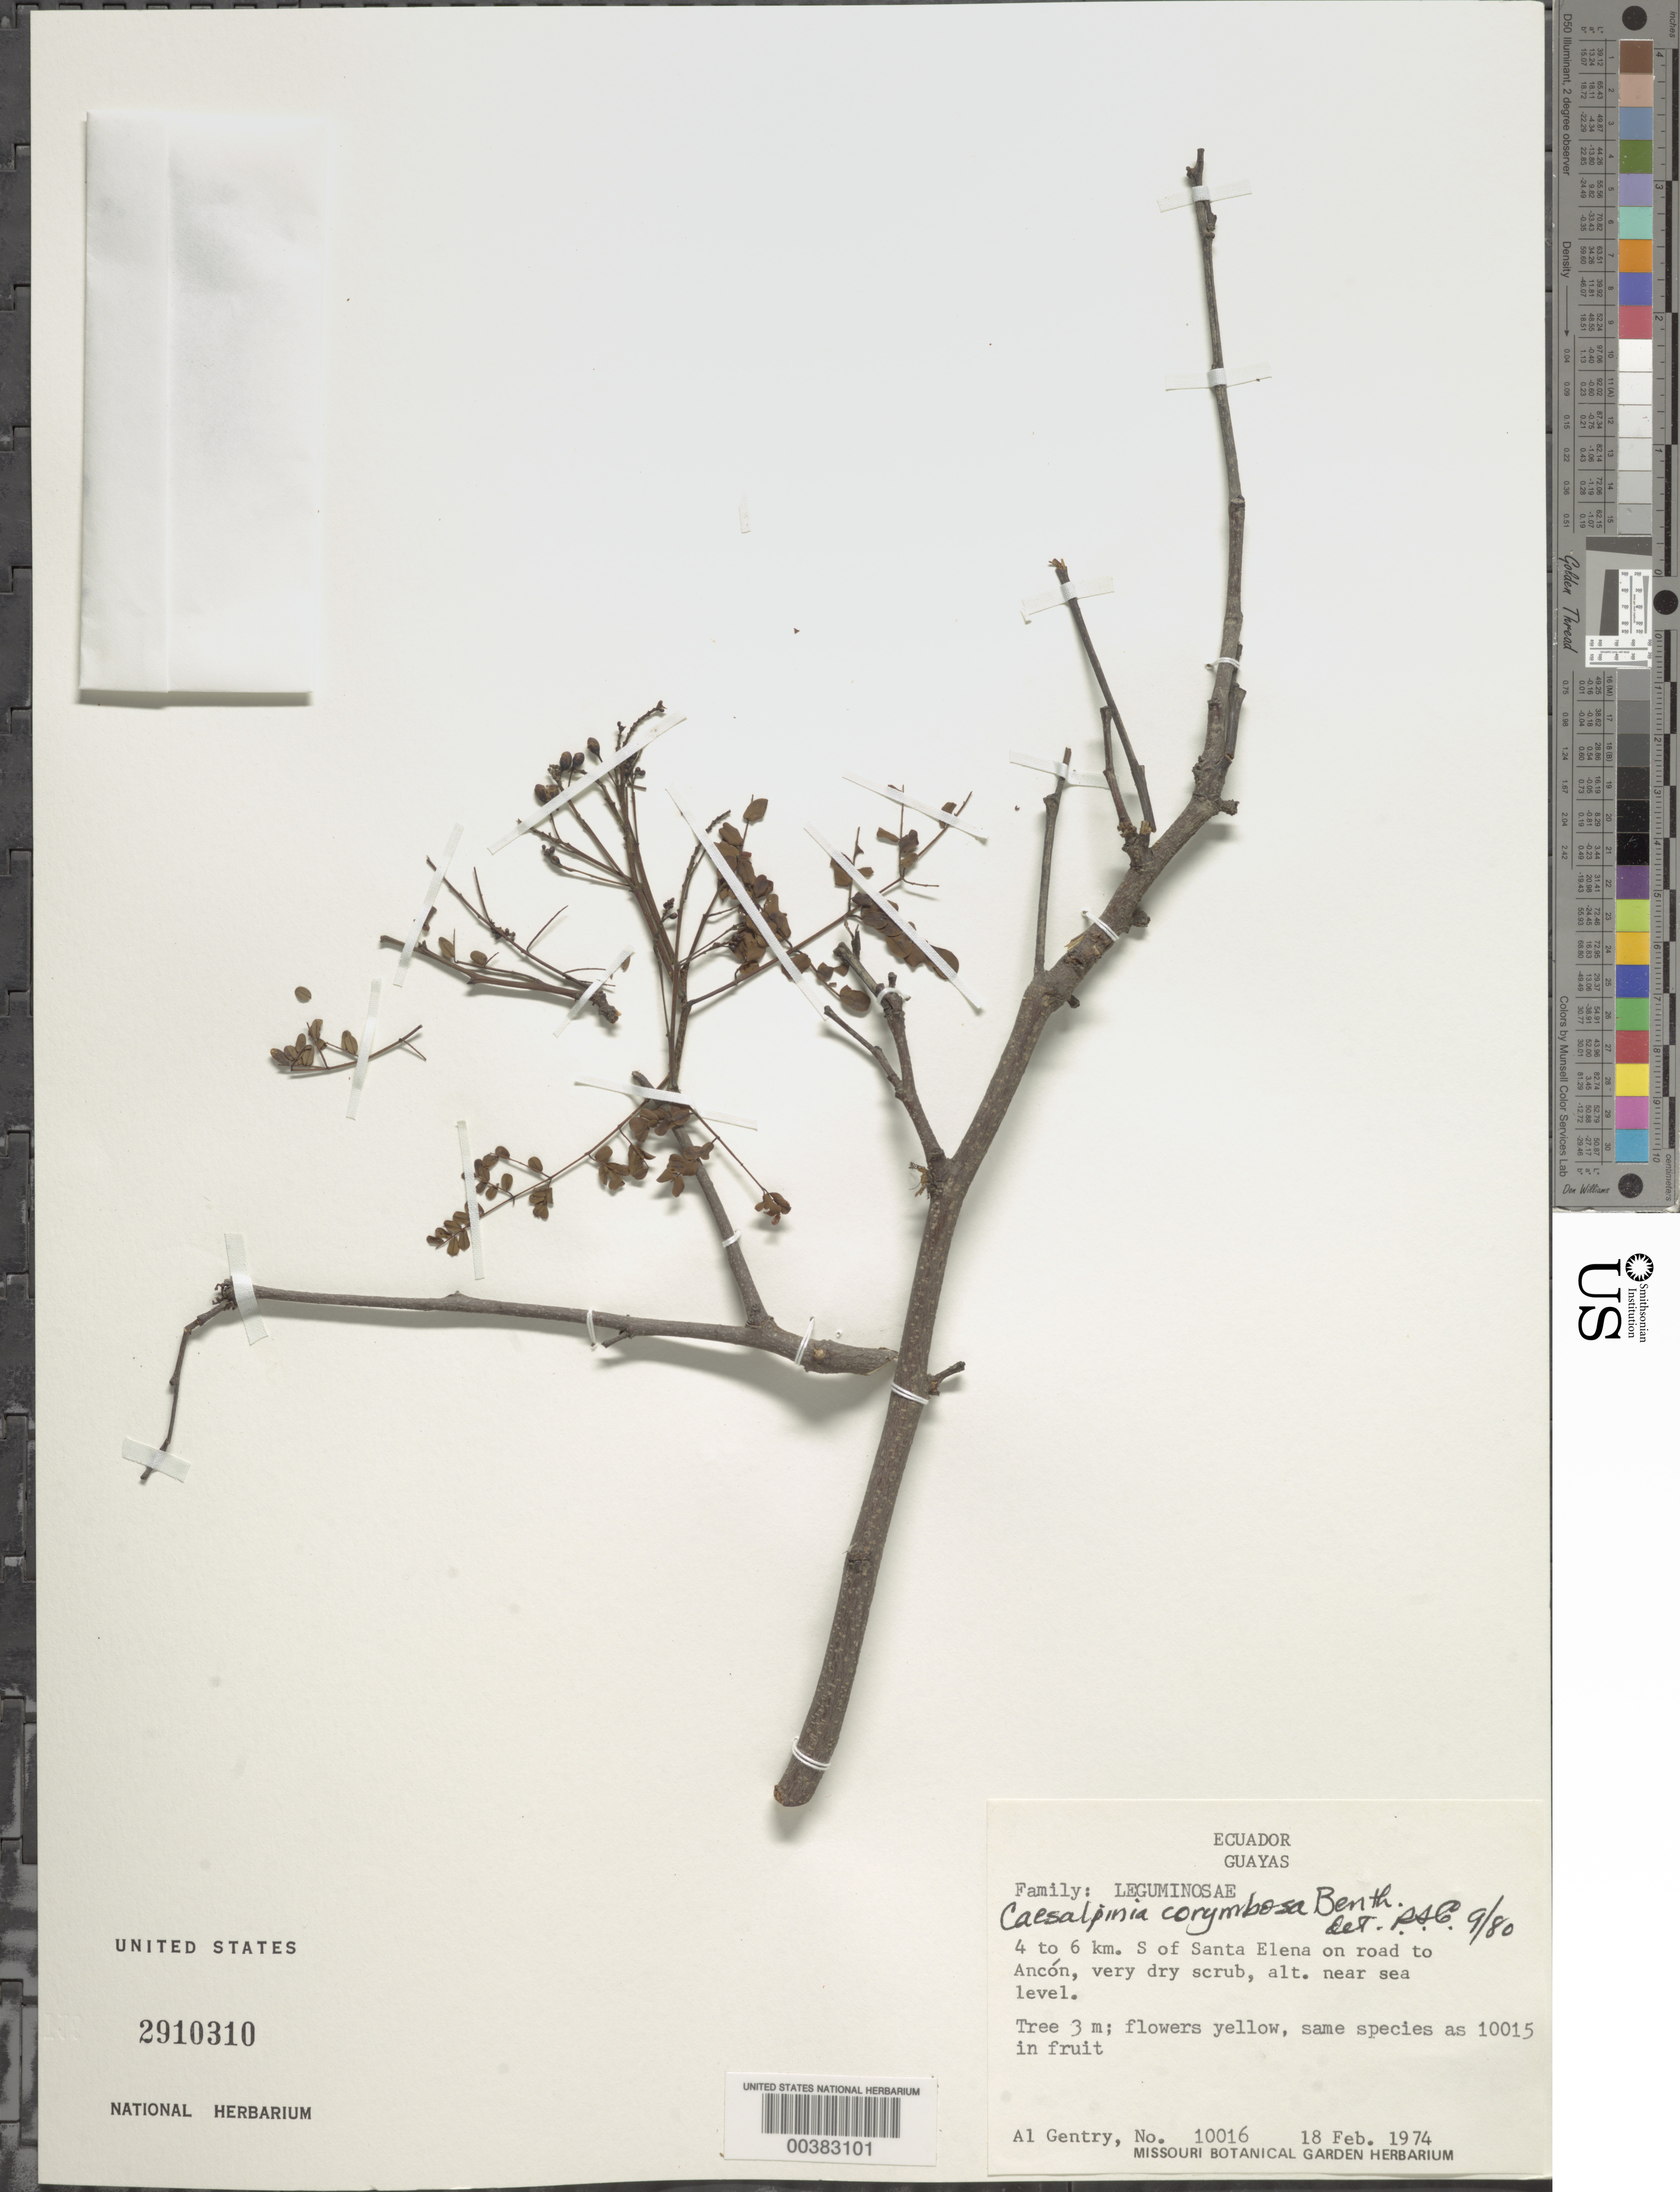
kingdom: Plantae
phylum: Tracheophyta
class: Magnoliopsida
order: Fabales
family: Fabaceae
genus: Libidibia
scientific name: Libidibia glabrata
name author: (Kunth) C. Cast. & G.P. Lewis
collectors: A. H. Gentry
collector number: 10016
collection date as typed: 18 Feb 1974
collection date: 1974-02-18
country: Ecuador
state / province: Guayas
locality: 4-6 km S of Santa Elena on road to Ancon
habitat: Very dry scrub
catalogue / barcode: US 2910310